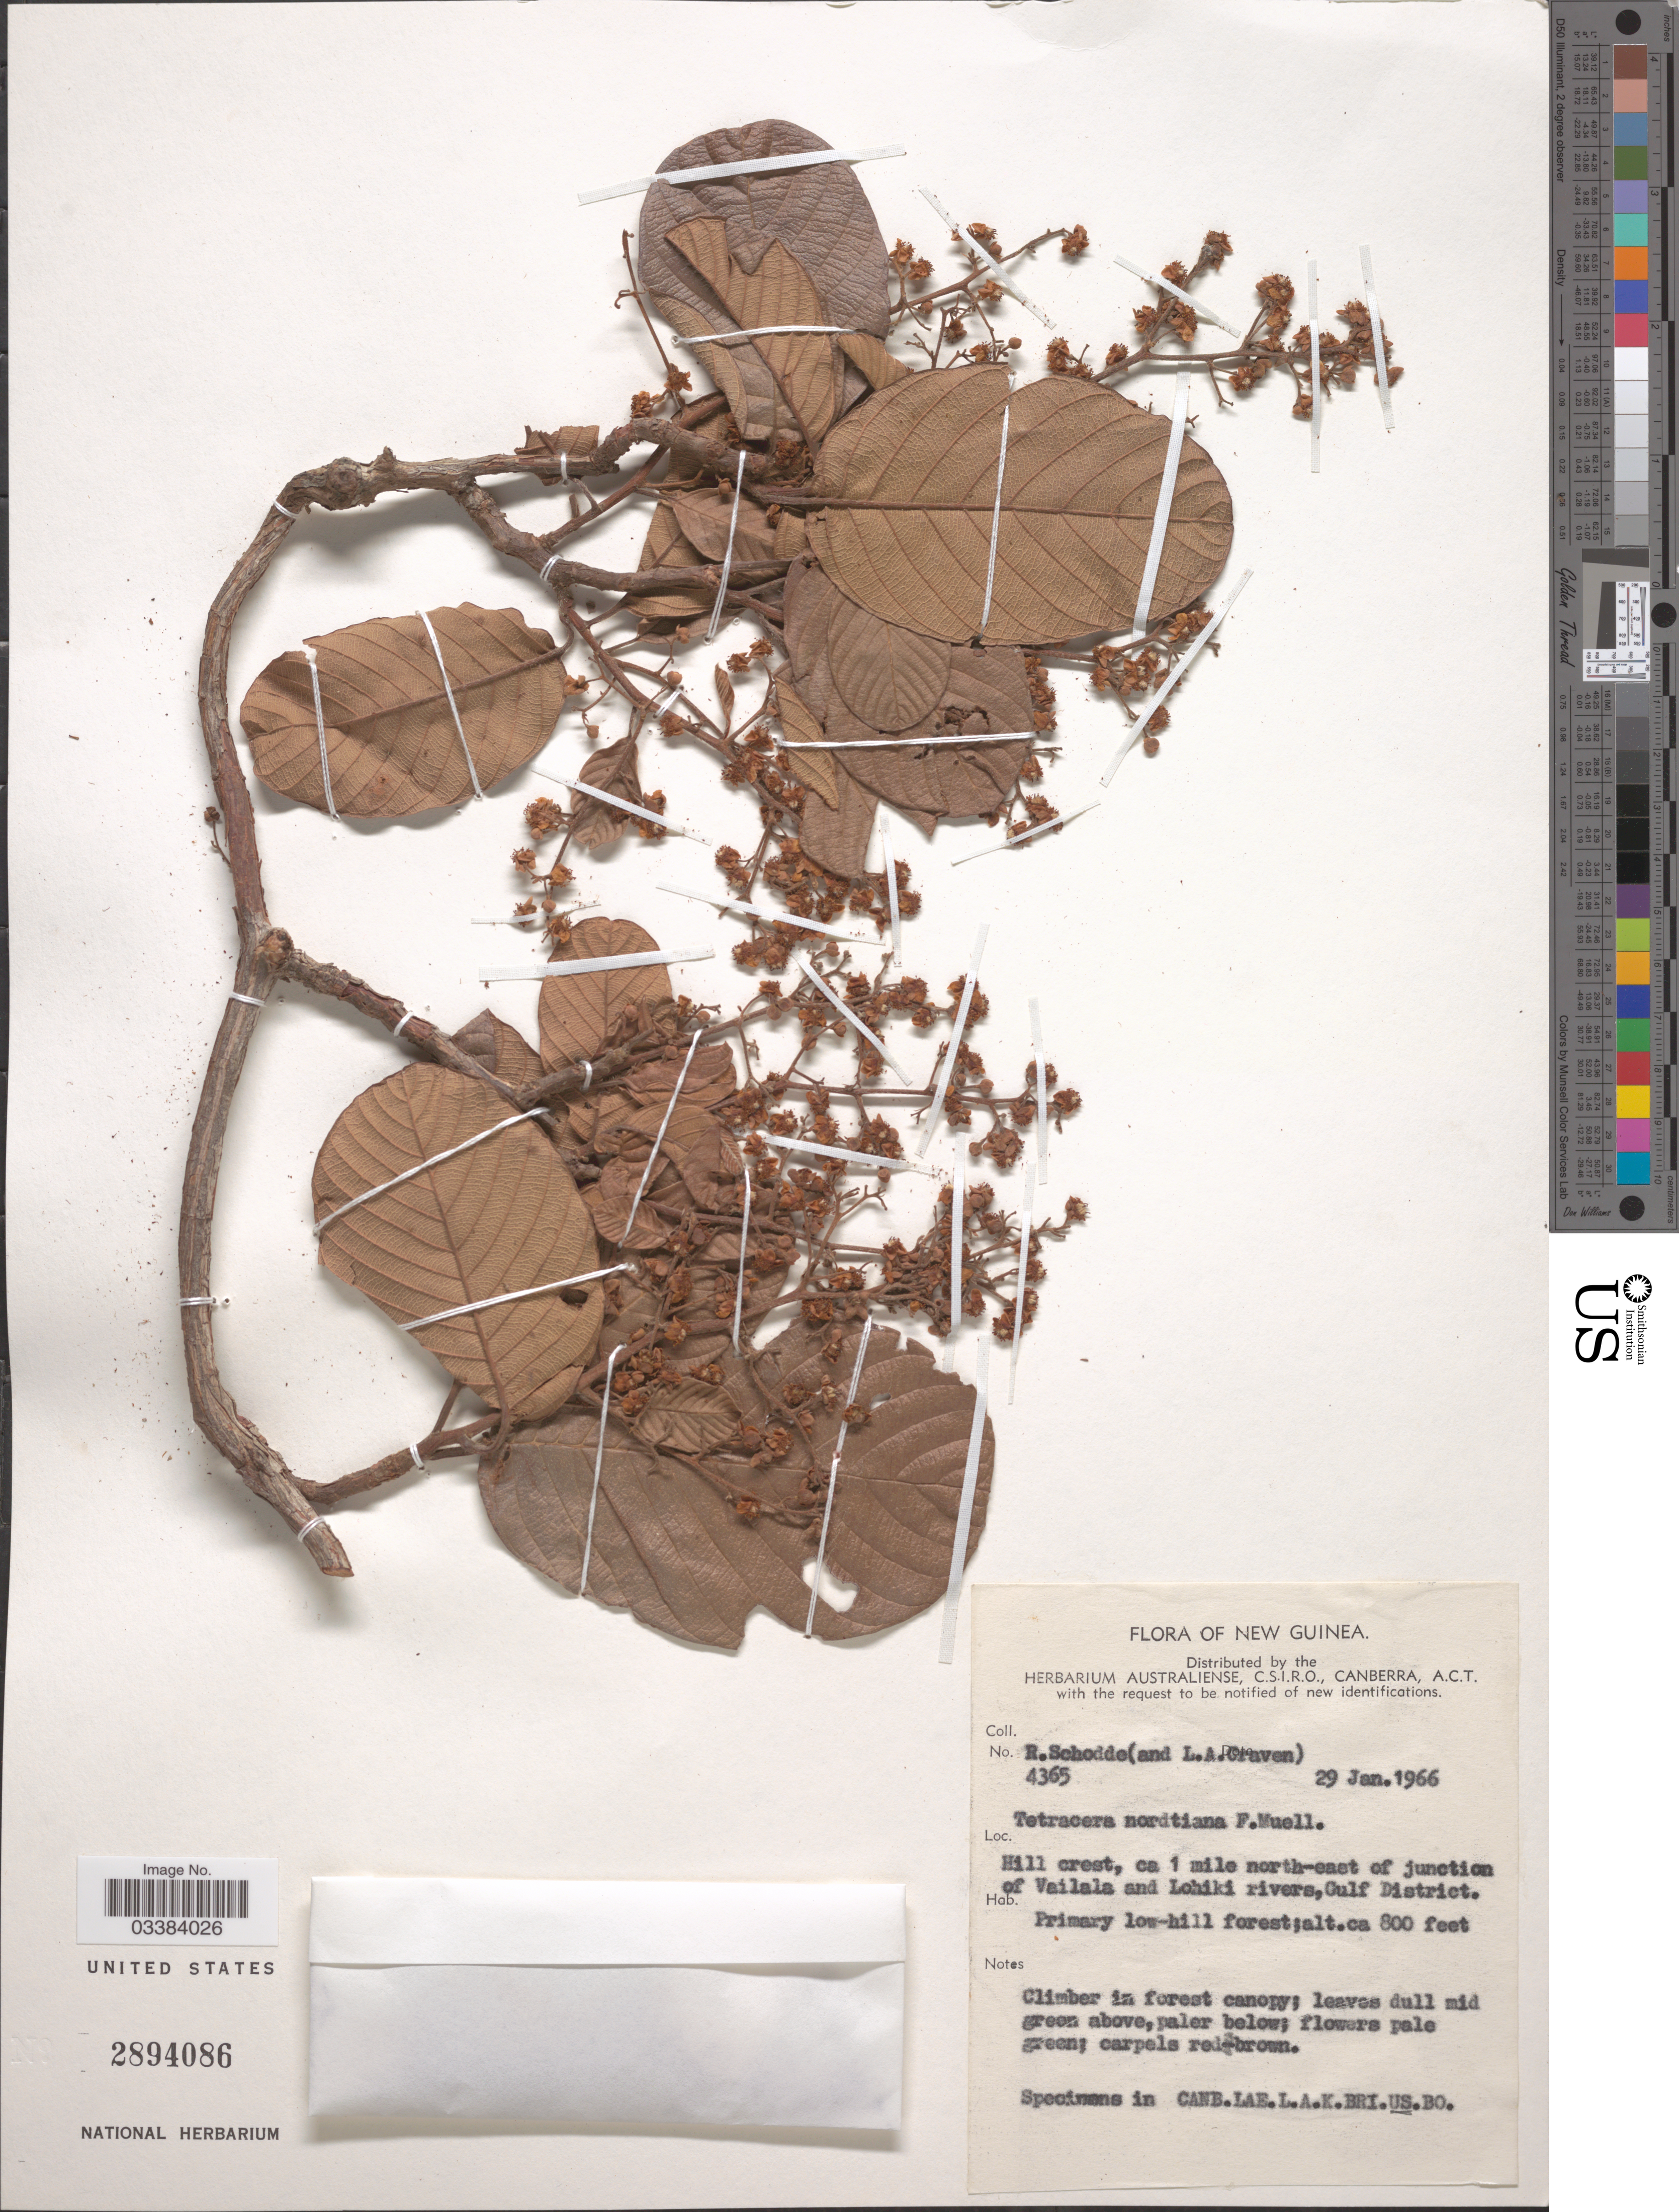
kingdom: Plantae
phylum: Tracheophyta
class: Magnoliopsida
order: Dilleniales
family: Dilleniaceae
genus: Tetracera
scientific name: Tetracera nordtiana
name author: F. Muell.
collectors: R. Schodde & L. A. Craven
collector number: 4365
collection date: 1966-01-29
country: Papua New Guinea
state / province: Gulf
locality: New Guinea. Hill crest, ca 1 mile north-east of junction of Vailala and Lohiki rivers, Gulf District.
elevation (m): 244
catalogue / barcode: US 2894086